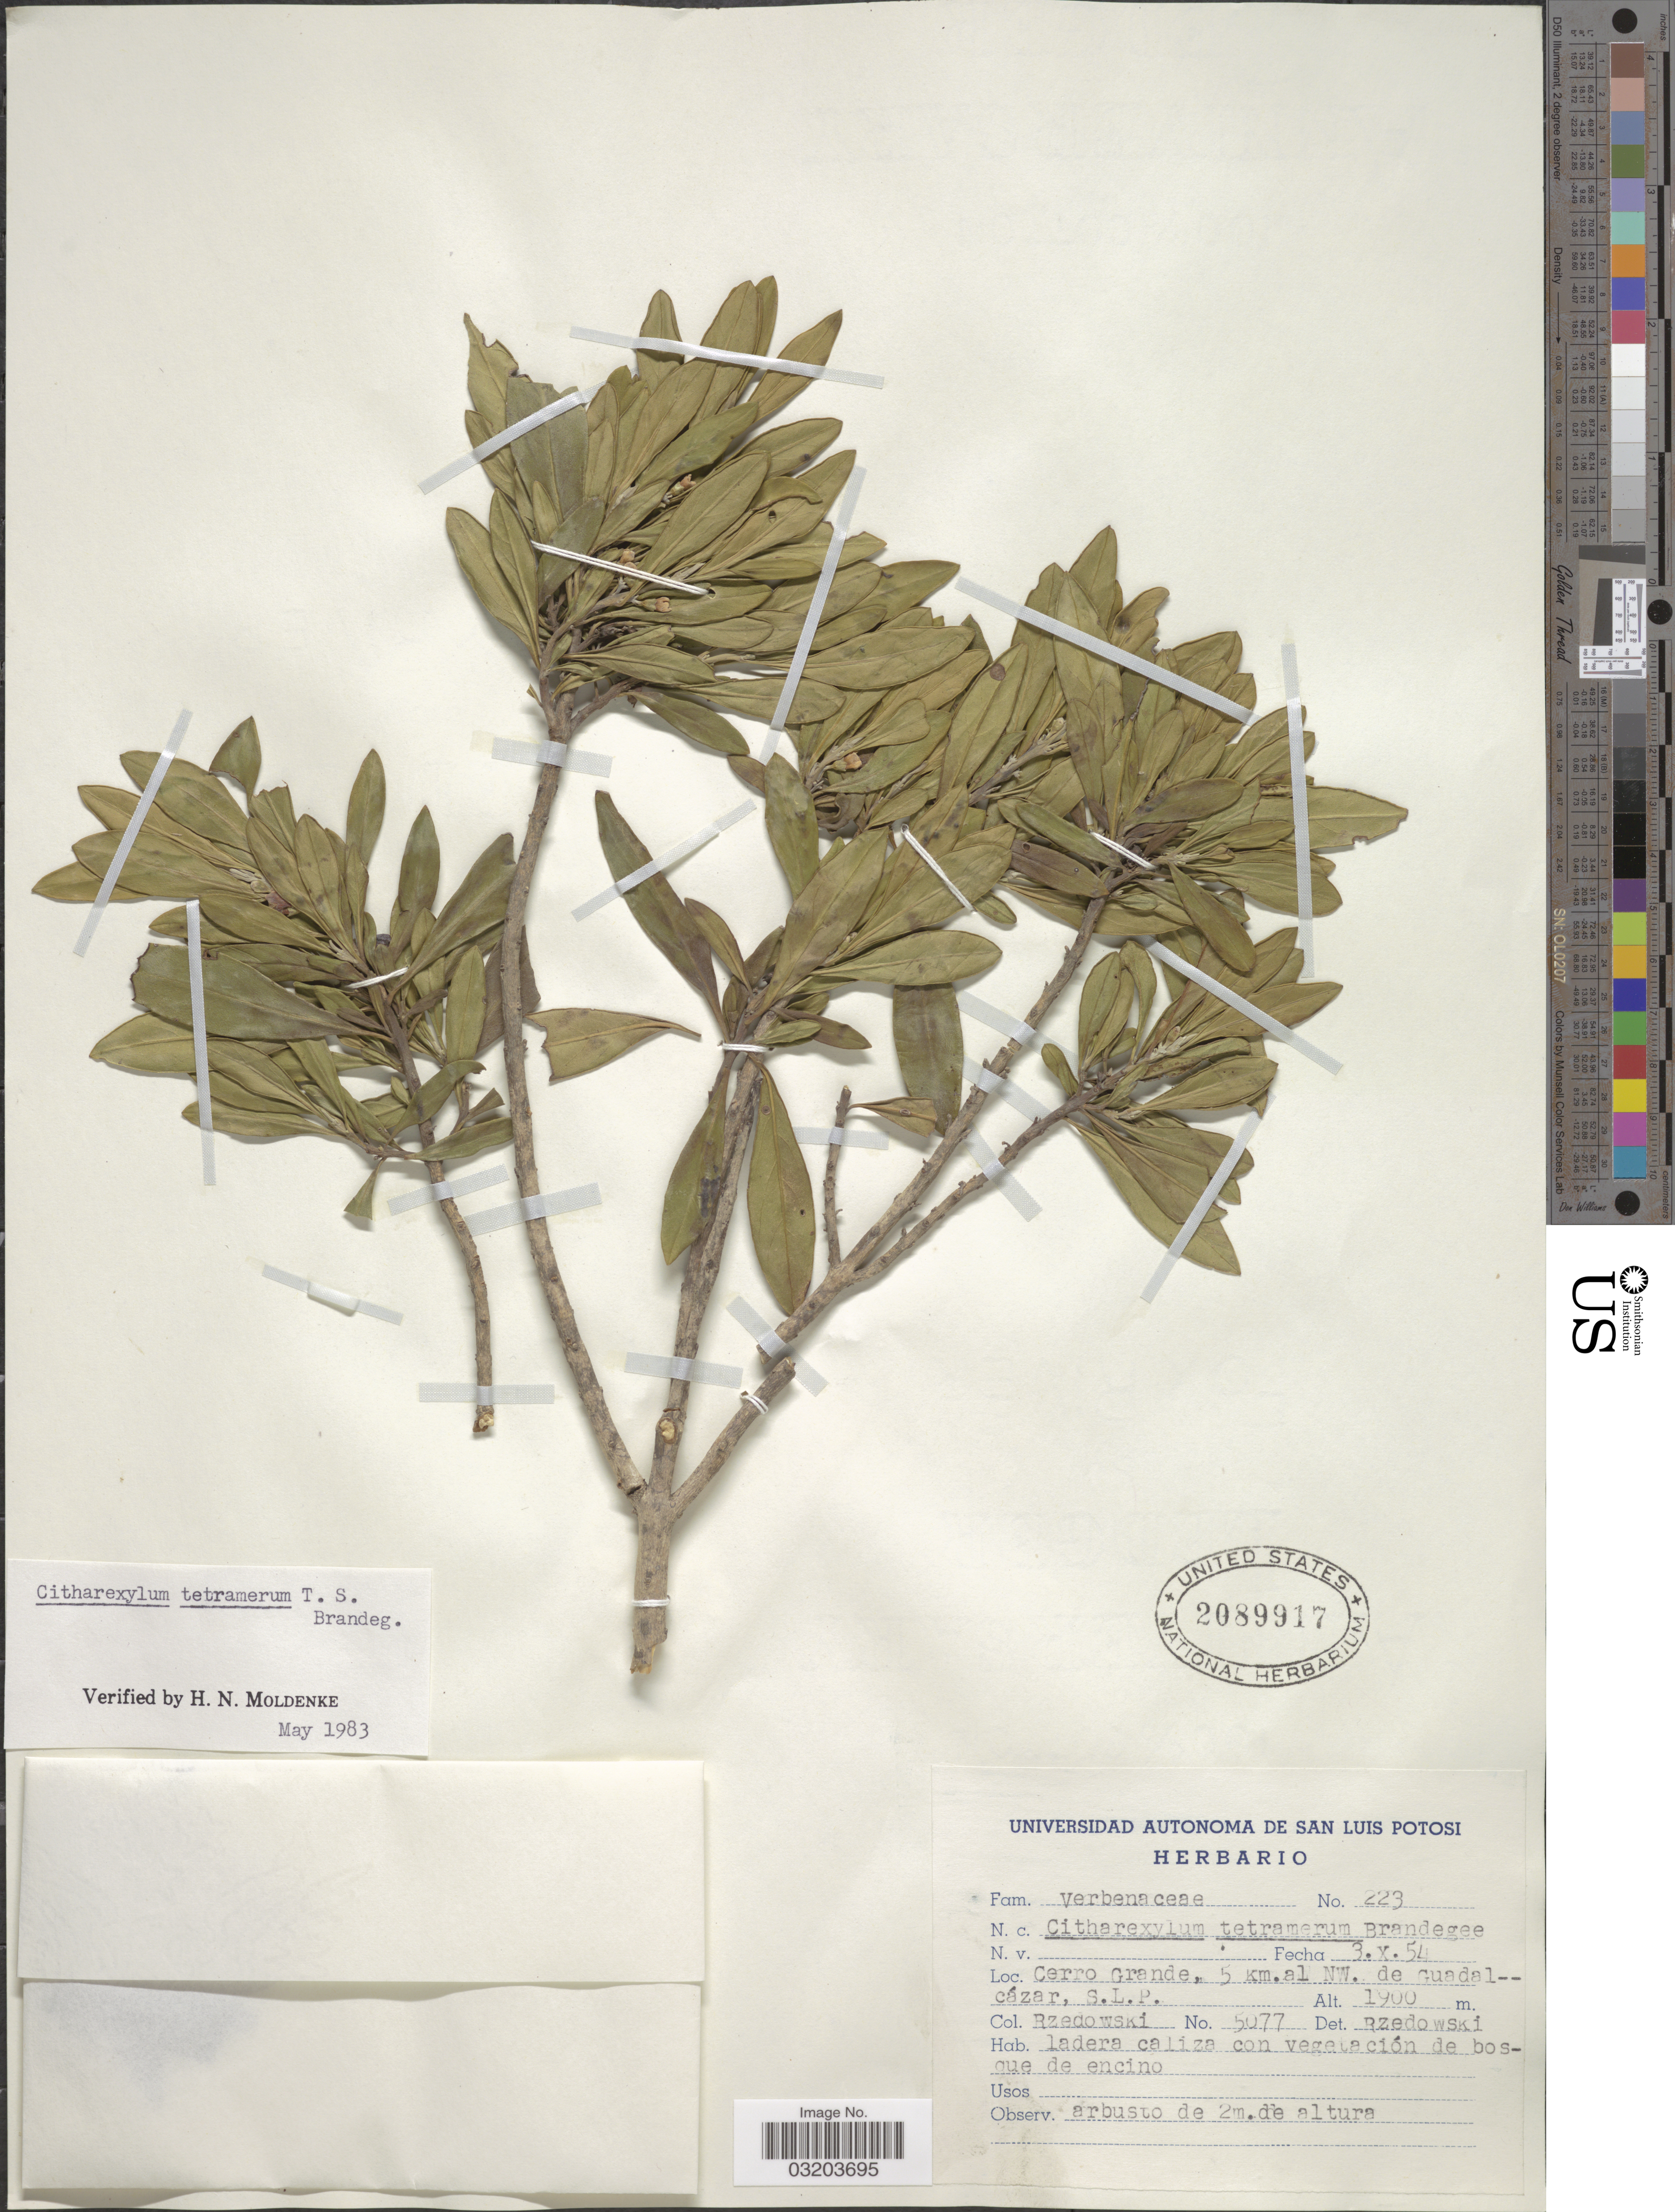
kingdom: Plantae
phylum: Tracheophyta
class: Magnoliopsida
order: Lamiales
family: Verbenaceae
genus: Citharexylum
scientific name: Citharexylum tetramerum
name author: Brandegee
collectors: Rzedowski, --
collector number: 5077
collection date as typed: Transcribed d/m/y: 3/10/54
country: Mexico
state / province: San Luis Potosí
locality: Cerro Grande, 5 km. al NW. de Guadalcázar, S.L.P.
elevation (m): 1900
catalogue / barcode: US 2089917